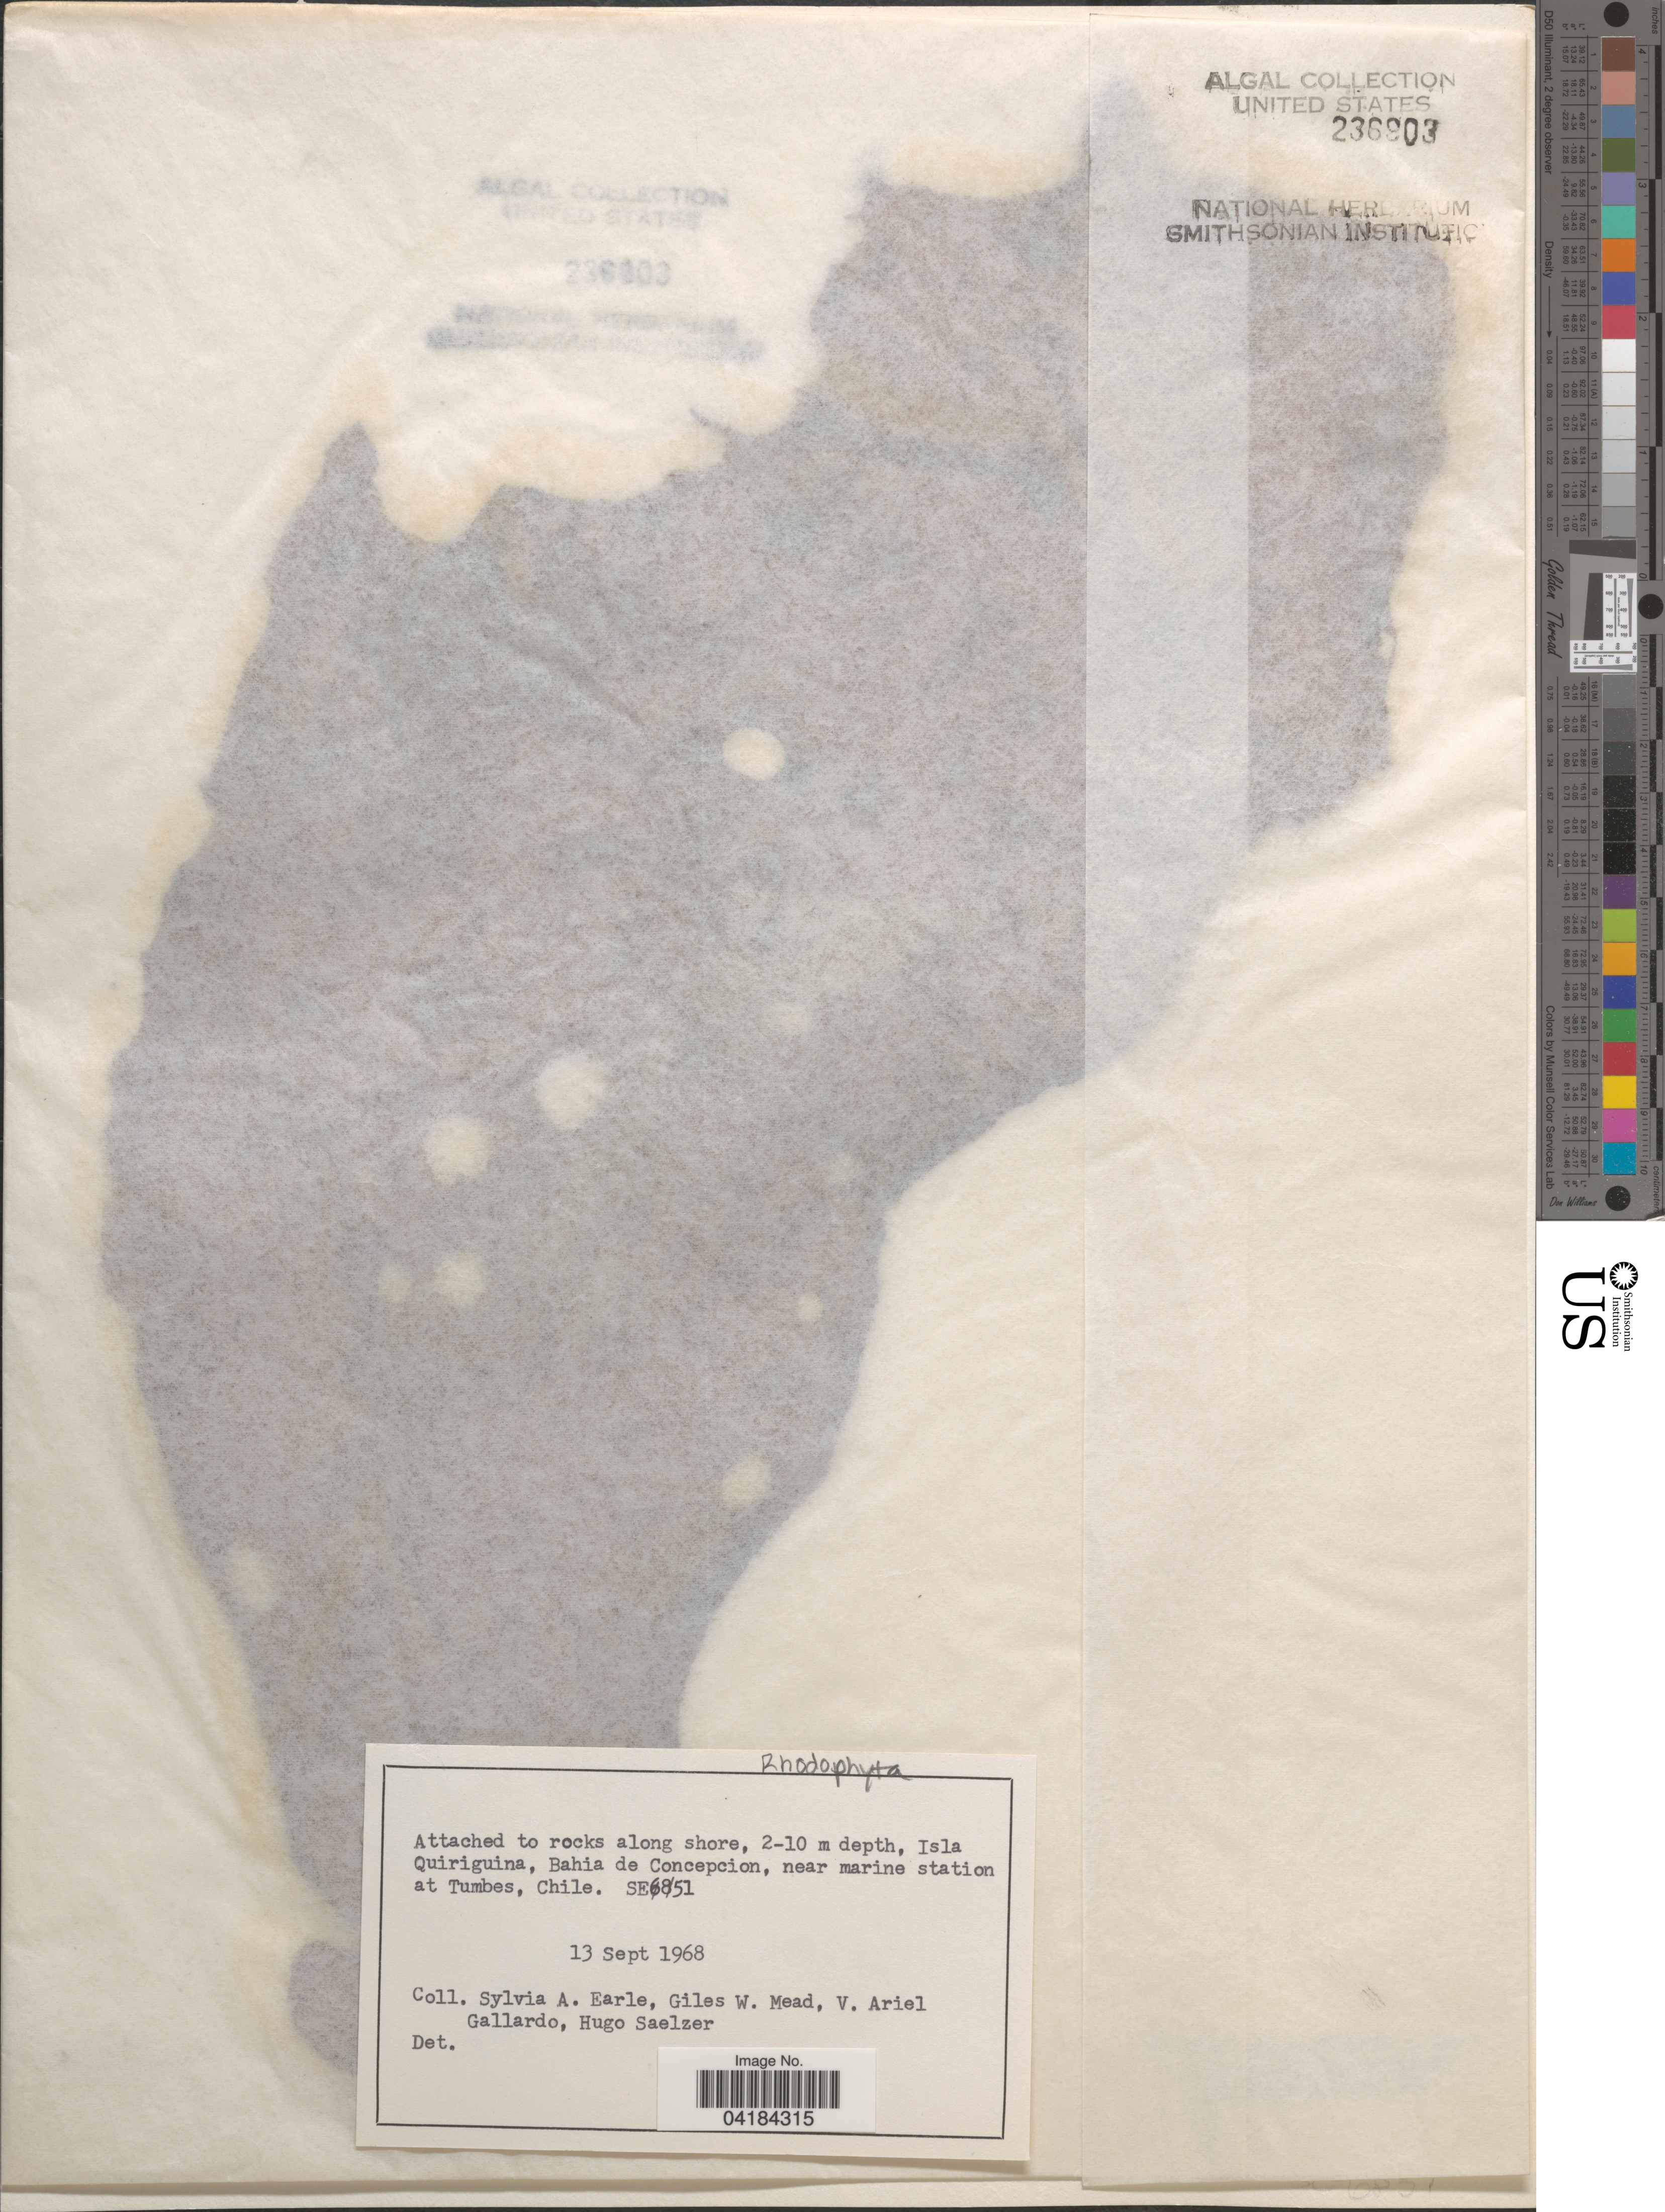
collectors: S. A. Earle, G. W. Mead, V. Gallardo & H. Saelzer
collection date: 1968-09-13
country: Chile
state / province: Bio-Bío (VIII)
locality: Isla Quiriguina [ = Quiriquina], Bahia de Concepcion, near marine station at Tumbes. SE51.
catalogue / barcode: US 236903